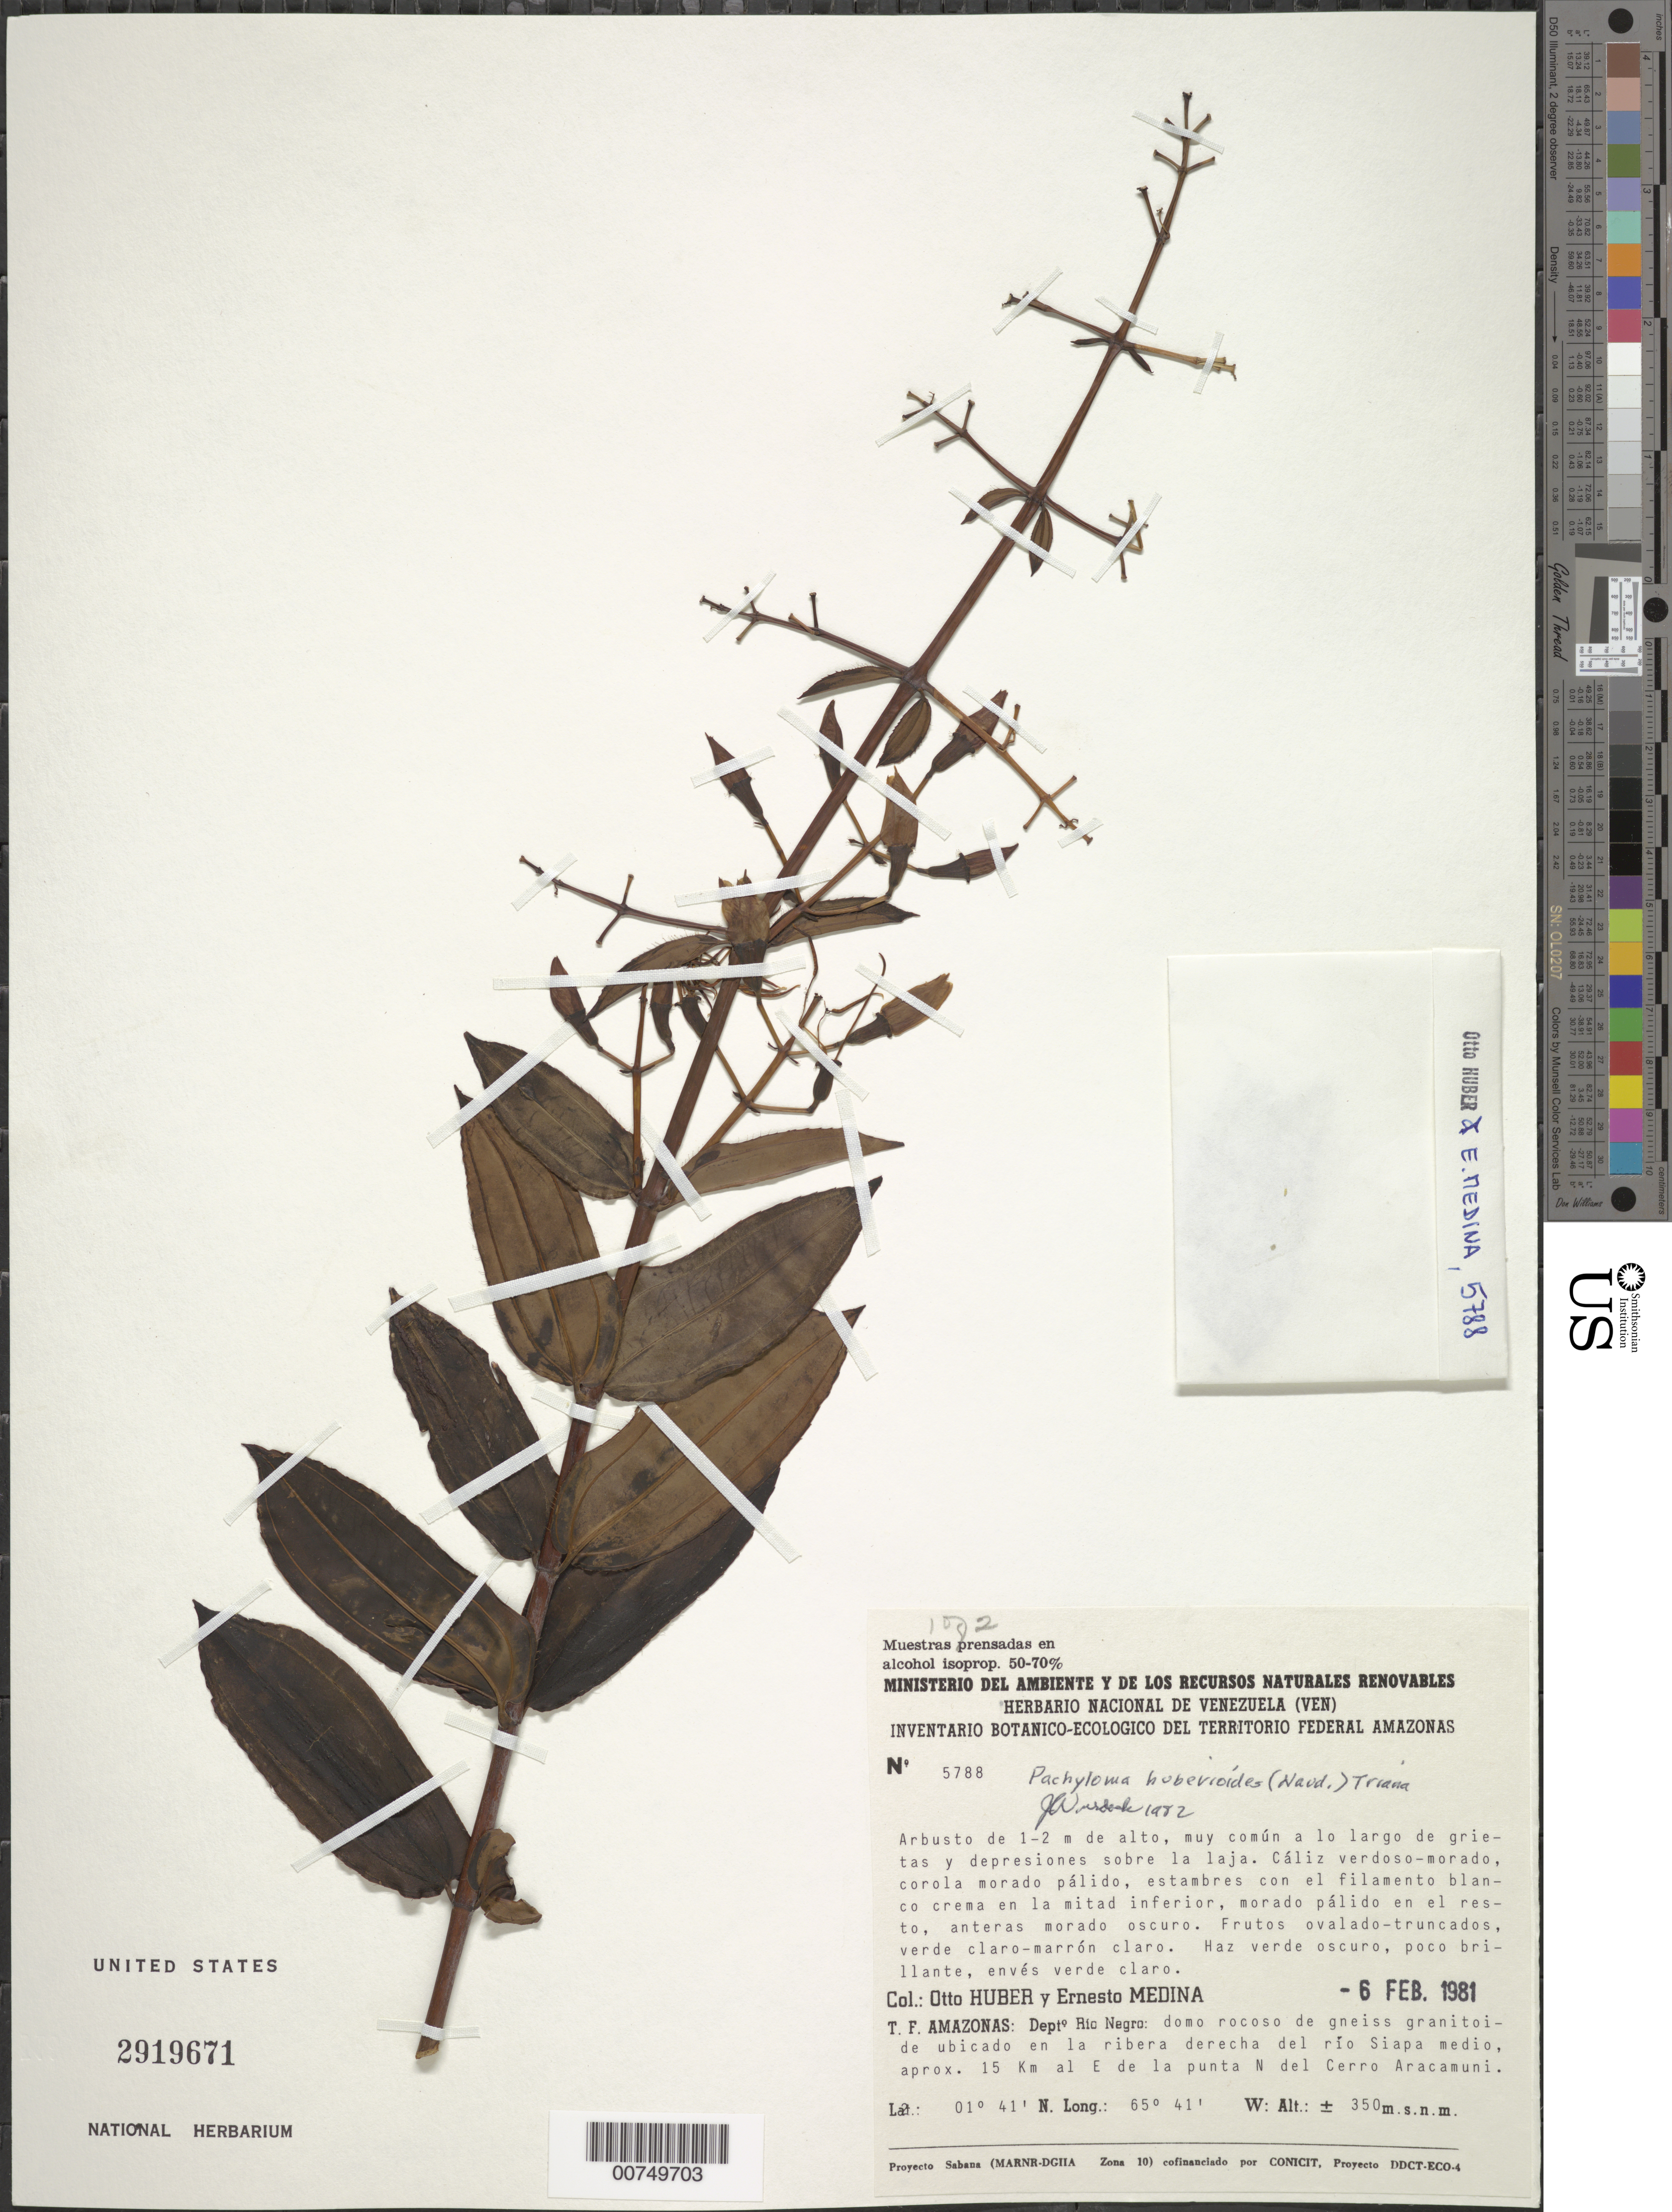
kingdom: Plantae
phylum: Tracheophyta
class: Magnoliopsida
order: Myrtales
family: Melastomataceae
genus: Pachyloma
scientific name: Pachyloma huberioides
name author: (Naudin) Triana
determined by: Wurdack, John J., (US), US (UNITED STATES)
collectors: O. Huber & E. Medina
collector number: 5788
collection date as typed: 6-Feb-81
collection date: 1981-02-06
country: Venezuela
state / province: Amazonas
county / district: Río Negro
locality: Río Siapa, 15 km E of Cerro Aracamuni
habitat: Largo de grietas y depresiones sobre la laja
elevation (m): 350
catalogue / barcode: US 2919671